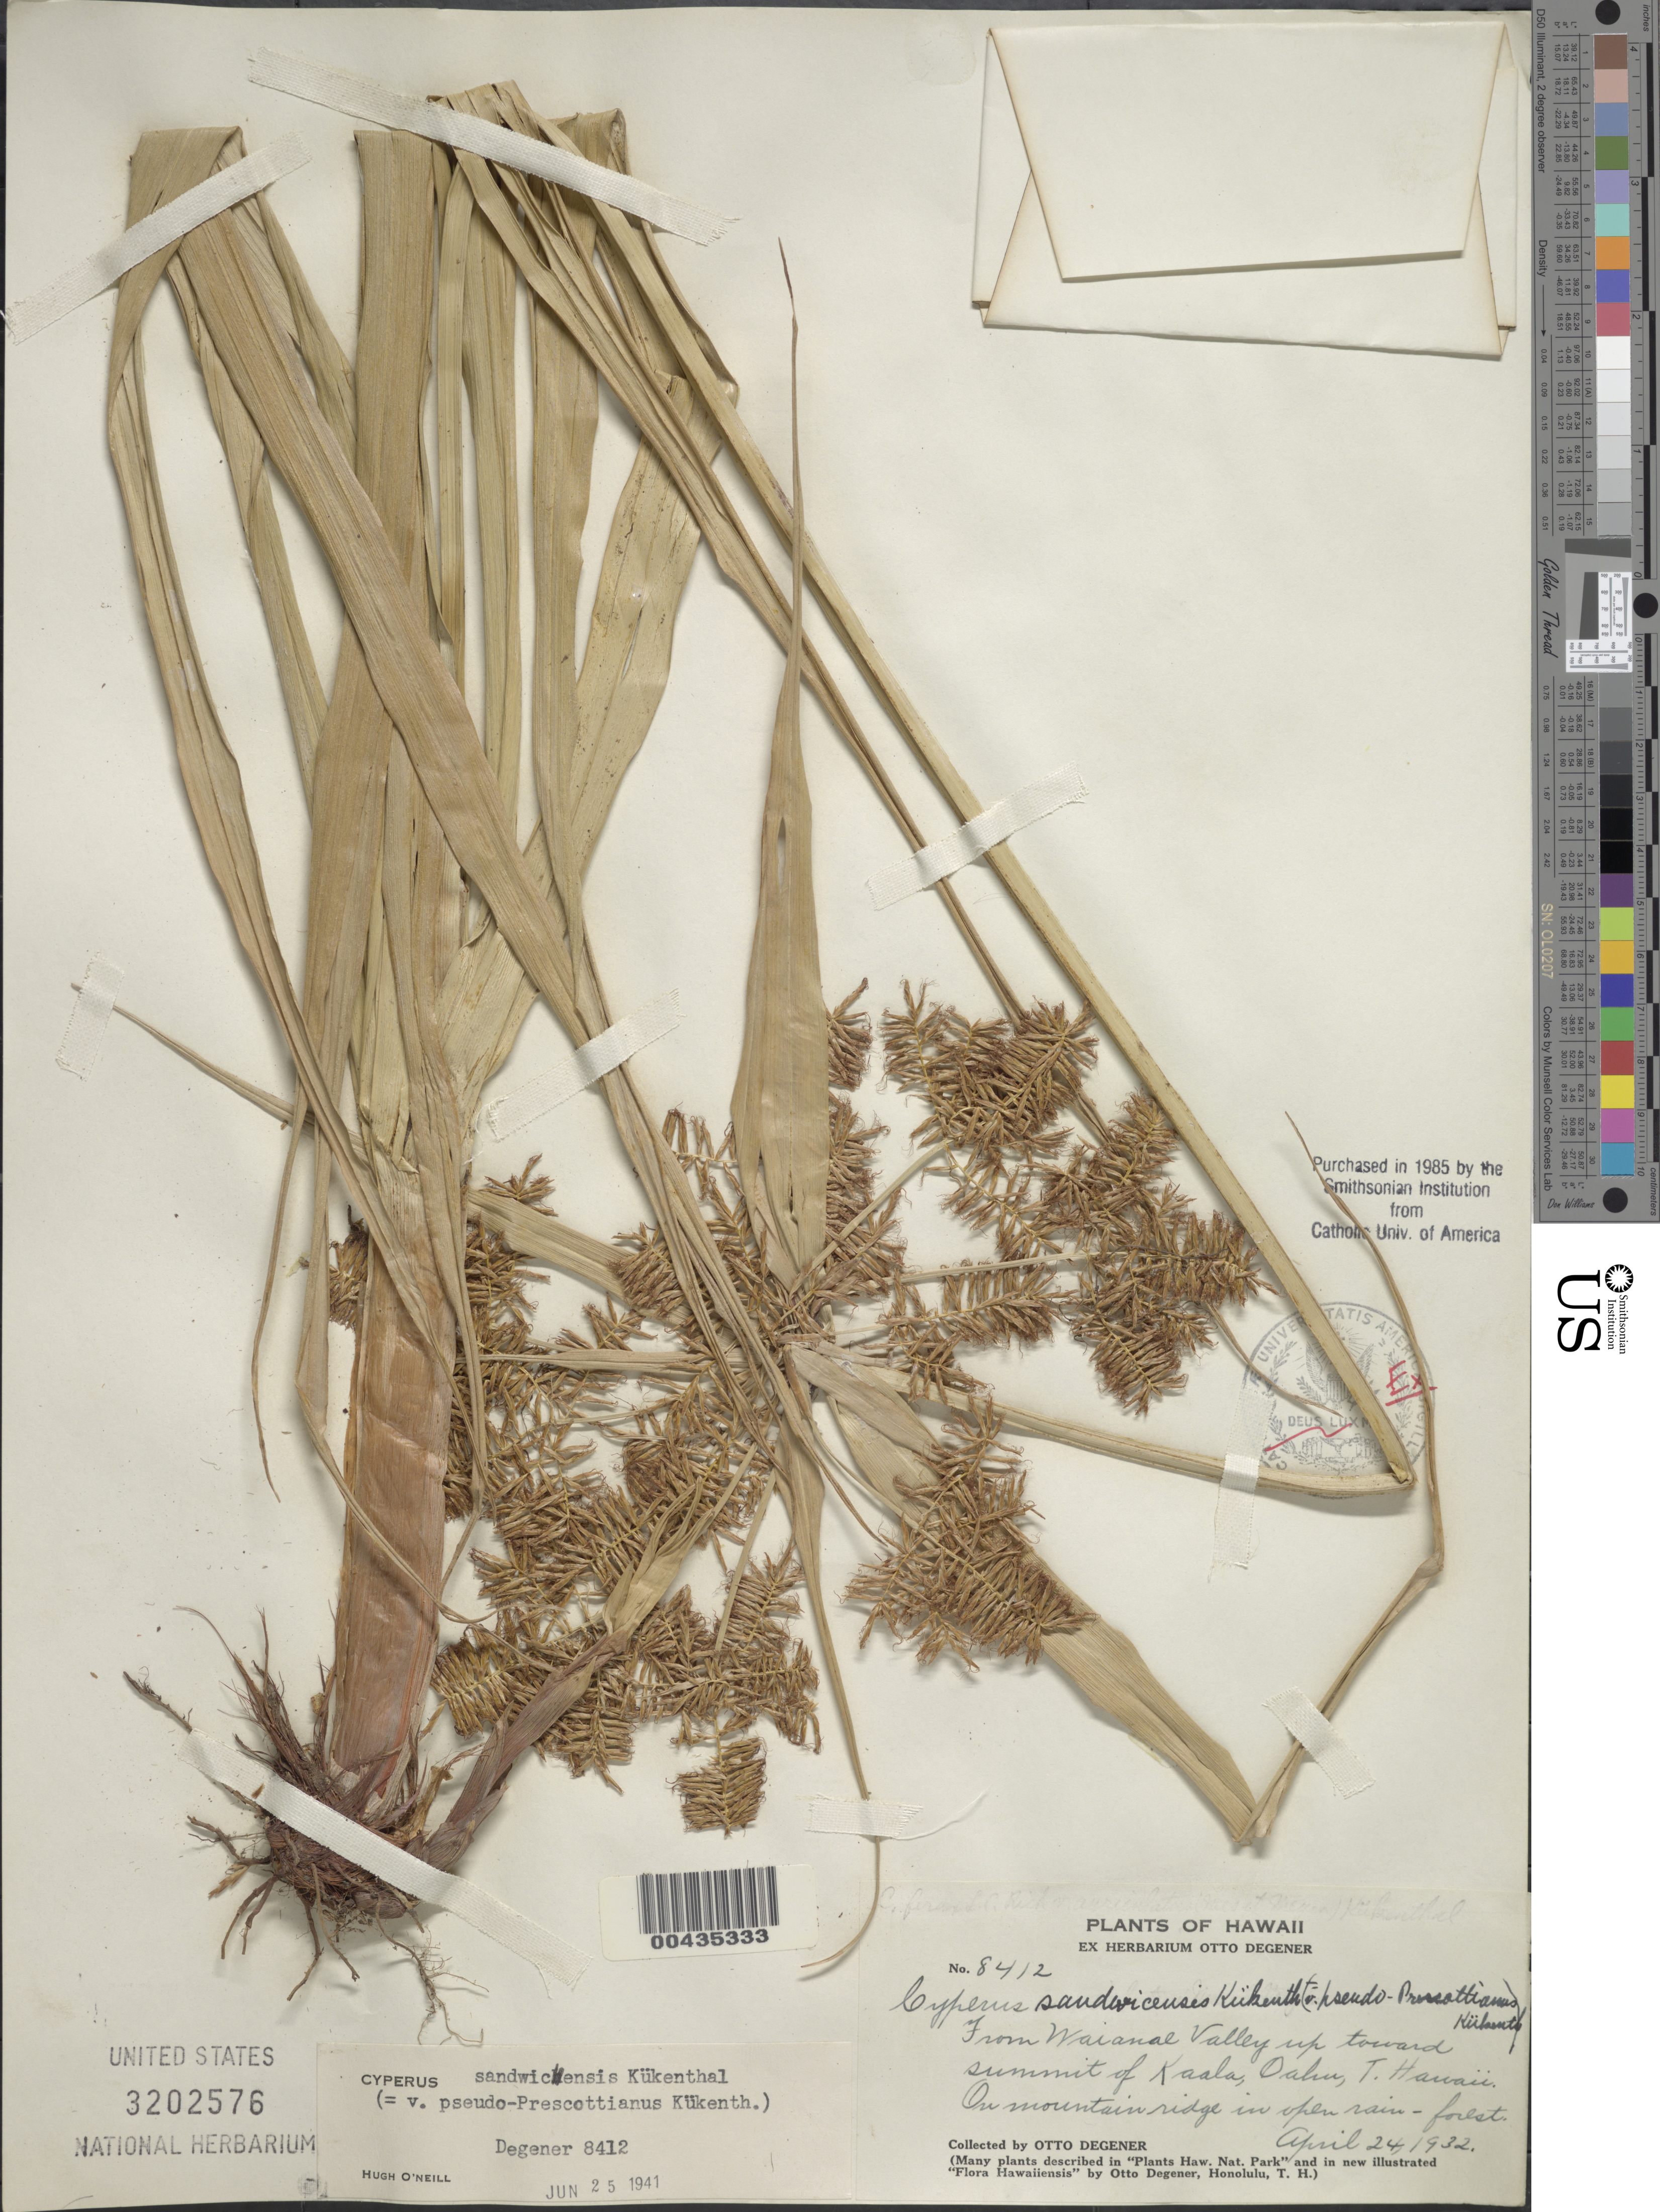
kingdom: Plantae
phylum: Tracheophyta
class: Liliopsida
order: Poales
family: Cyperaceae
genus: Cyperus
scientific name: Cyperus sandwicensis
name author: Kük.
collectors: O. Degener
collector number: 8412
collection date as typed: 24 Apr 1932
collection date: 1932-04-24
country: United States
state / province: Hawaii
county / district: Honolulu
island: Oahu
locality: From Waianae Valley up toward summit of Kaala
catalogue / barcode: US 3202576